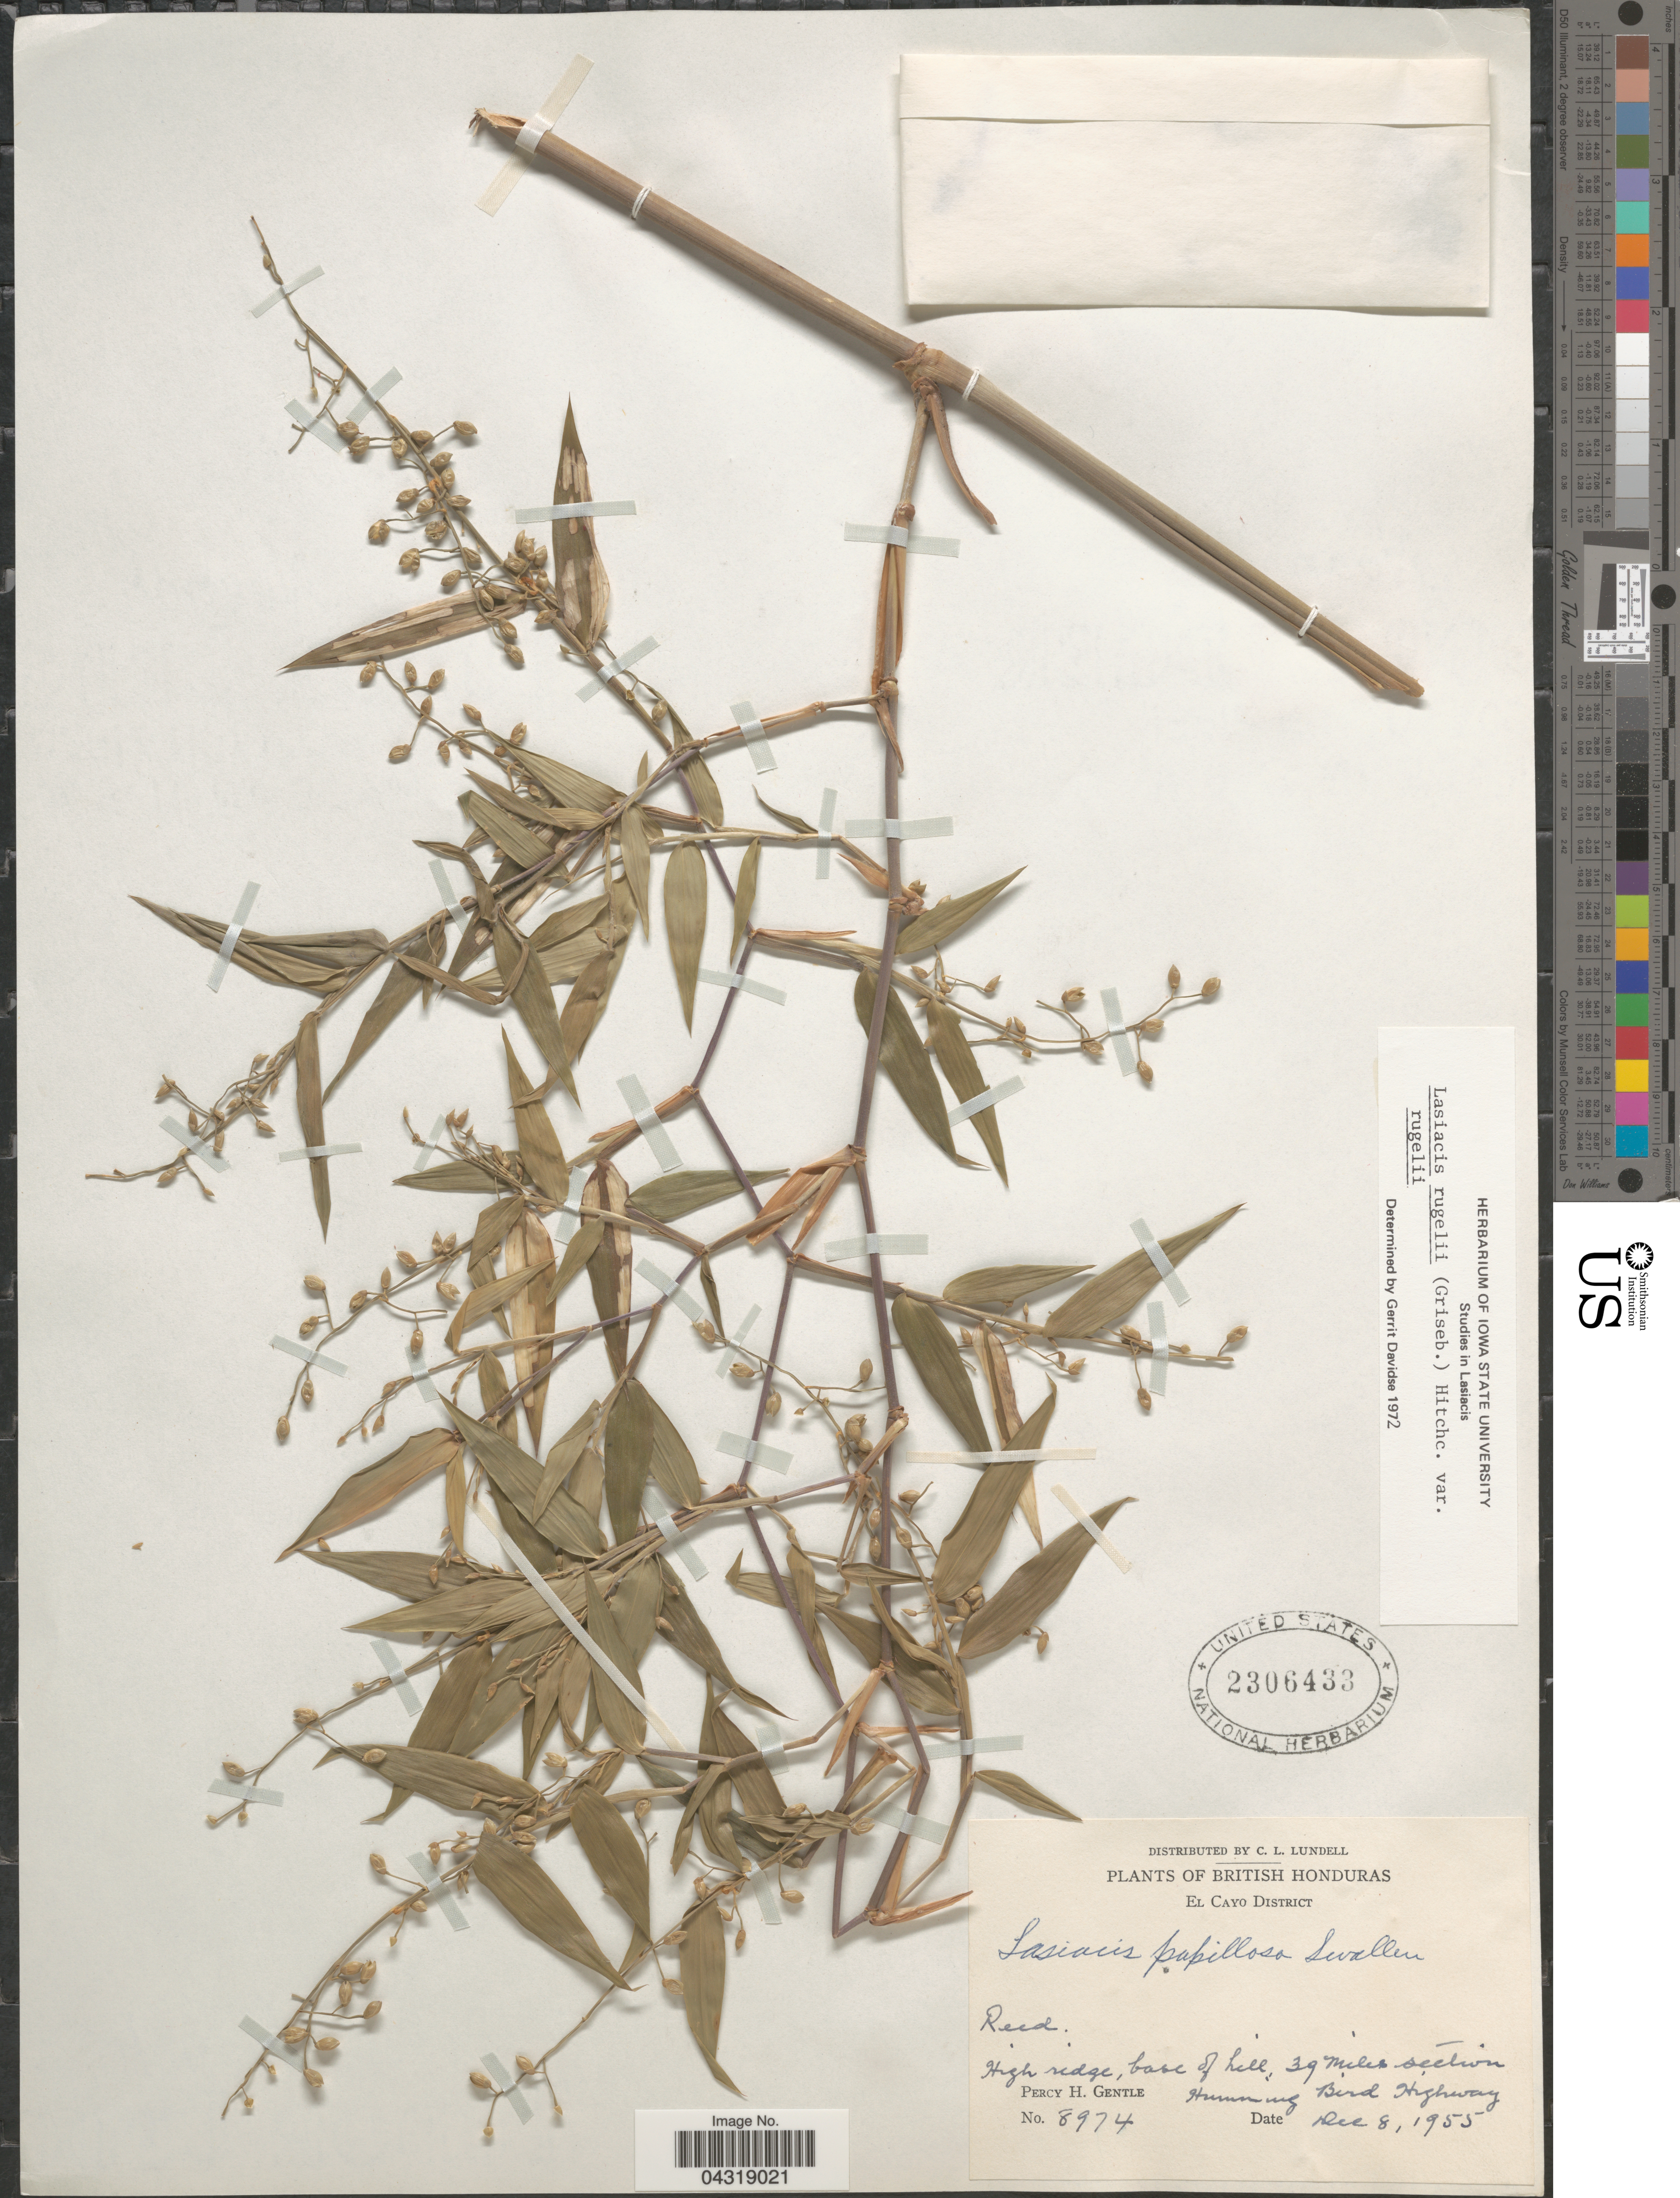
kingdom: Plantae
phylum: Tracheophyta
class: Liliopsida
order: Poales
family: Poaceae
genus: Lasiacis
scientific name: Lasiacis rugelii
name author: (Griseb.) Hitchc.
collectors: P. H. Gentle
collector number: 8974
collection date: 1955-12-08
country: Belize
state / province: Cayo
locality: British Honduras. El Cayo District. High ridge, base of hill, 39 miles section Humming Bird Highway.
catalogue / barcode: US 2306433